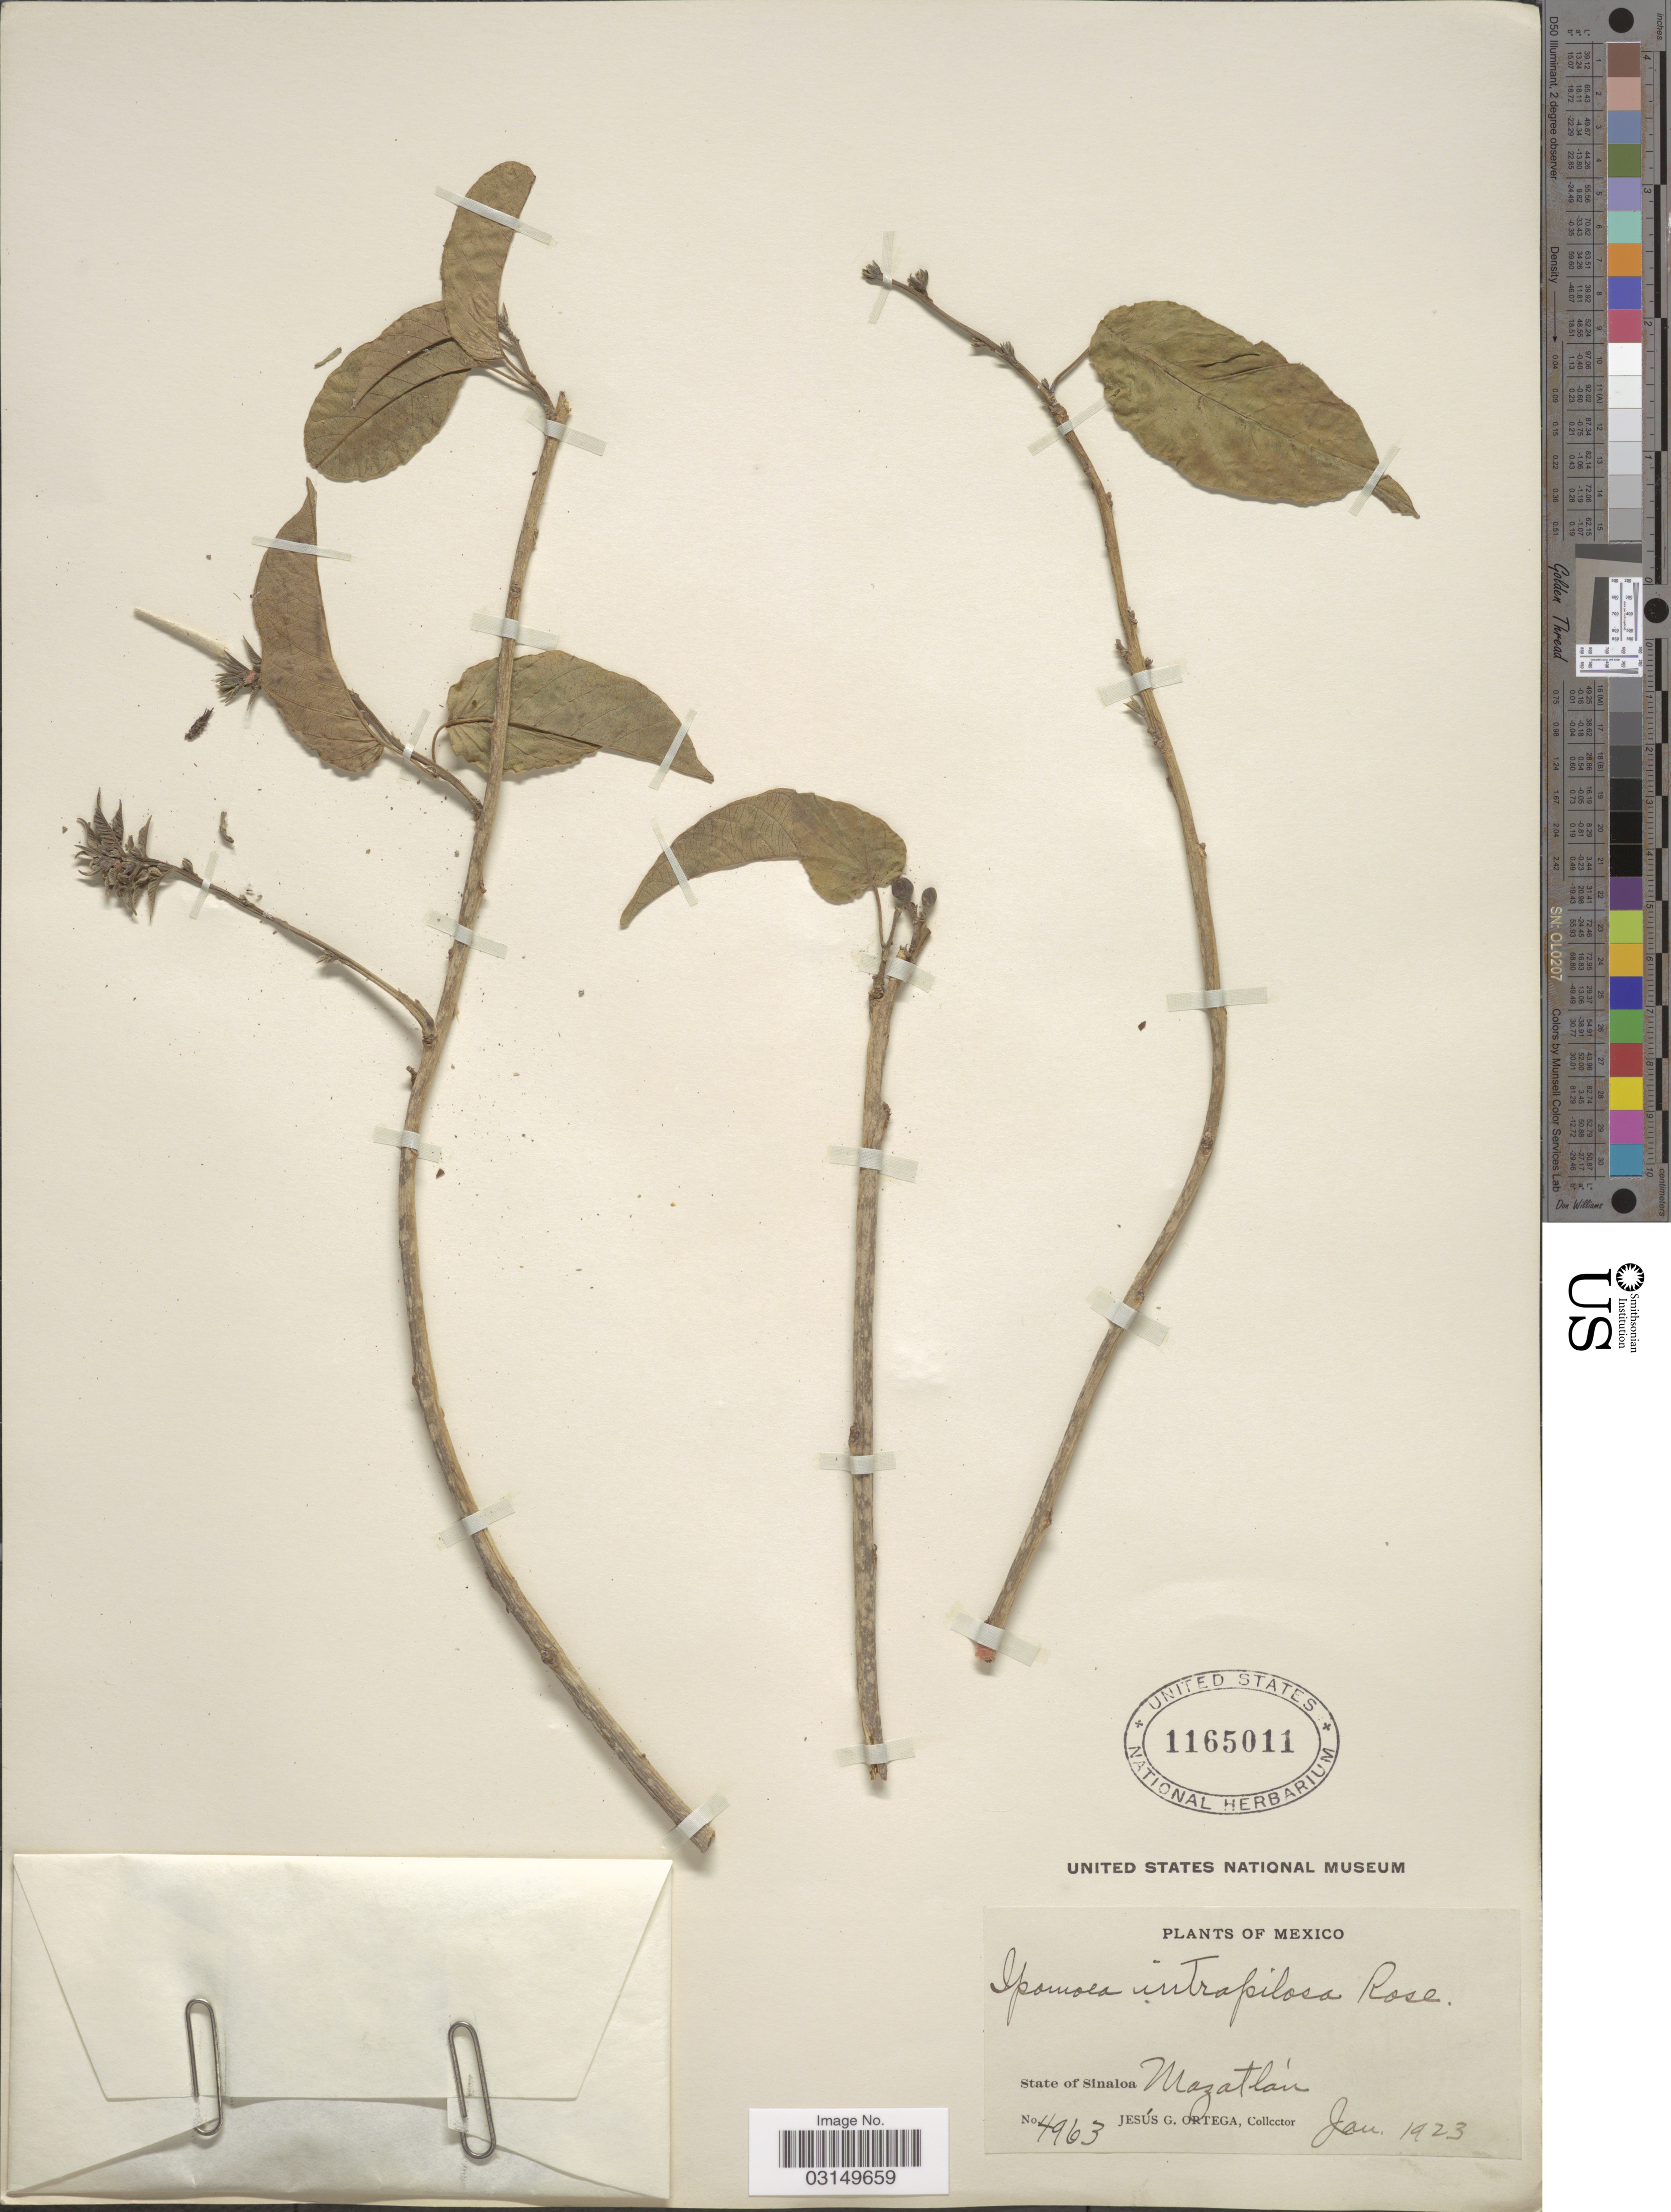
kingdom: Plantae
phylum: Tracheophyta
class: Magnoliopsida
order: Solanales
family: Convolvulaceae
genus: Ipomoea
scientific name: Ipomoea arborescens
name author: (Humb. & Bonpl. ex Willd.) G. Don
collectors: J. Ortega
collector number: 4963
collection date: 1923-01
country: Mexico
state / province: Sinaloa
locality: Mazatlán.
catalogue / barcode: US 1165011